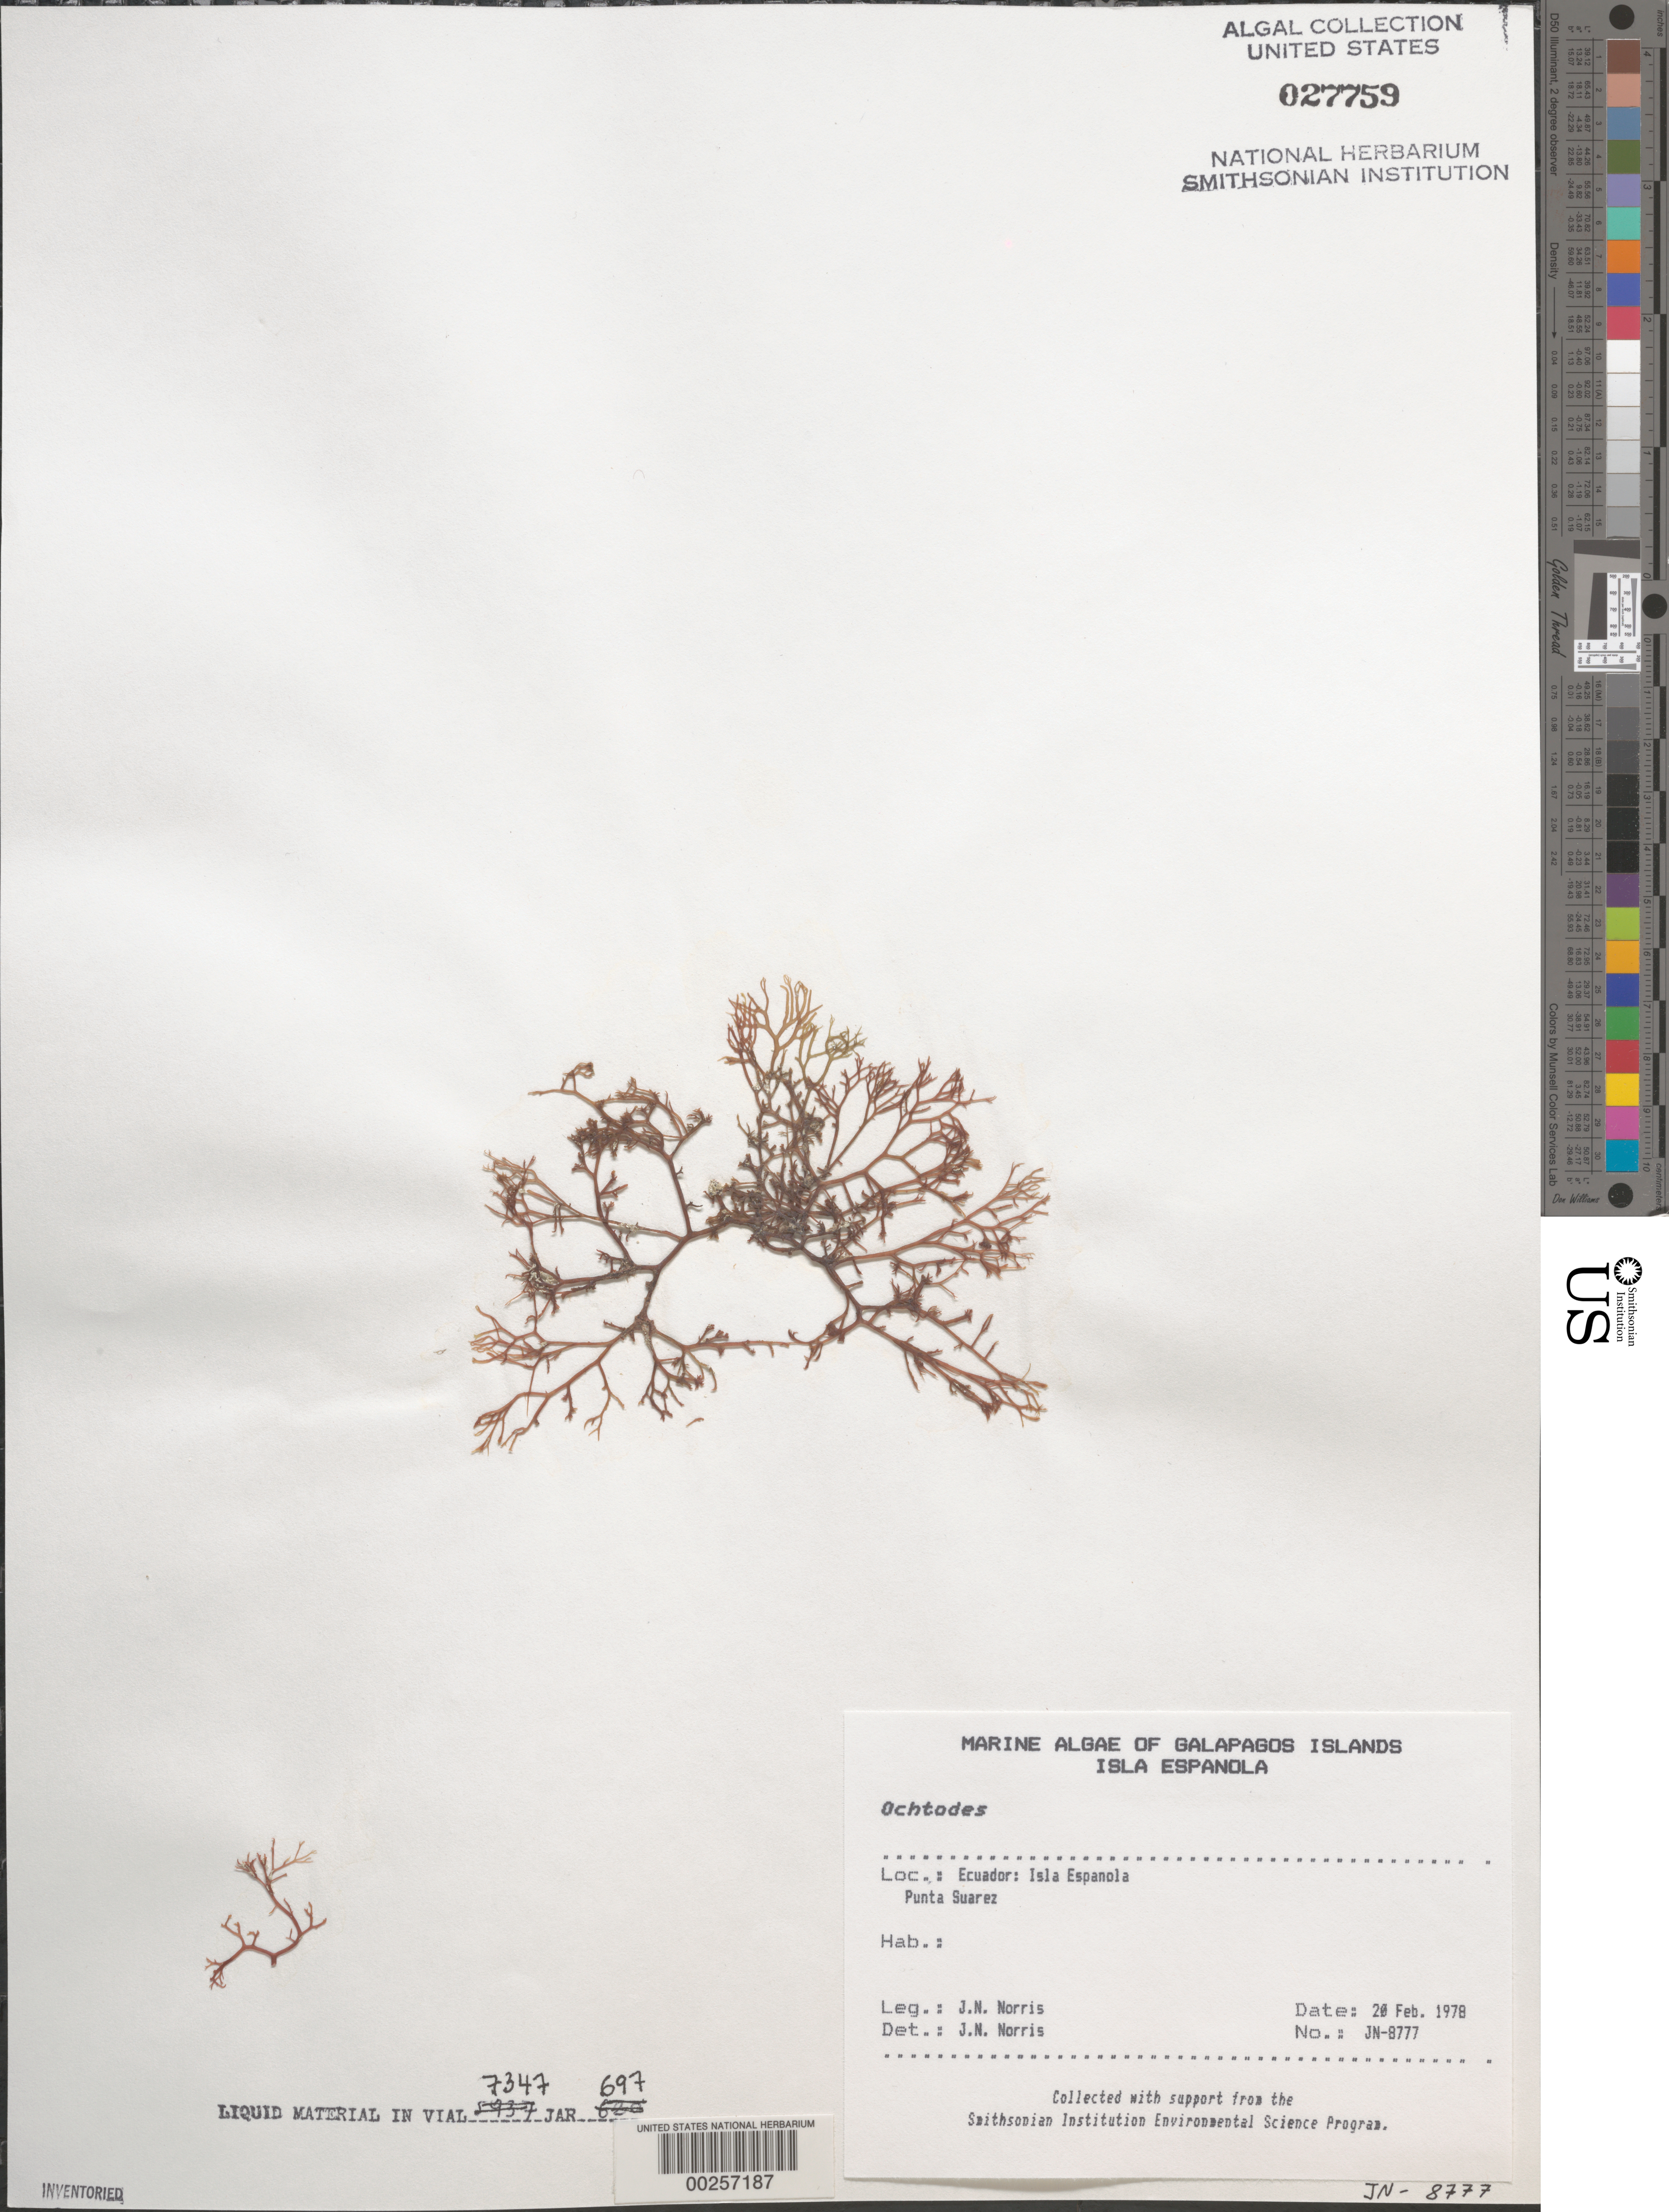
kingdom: Plantae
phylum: Rhodophyta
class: Florideophyceae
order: Gigartinales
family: Rhizophyllidaceae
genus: Ochtodes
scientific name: Ochtodes sp.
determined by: Norris, James N.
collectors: J. N. Norris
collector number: JN-8777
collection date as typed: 20 Feb 1978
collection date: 1978-02-20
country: Ecuador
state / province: Colón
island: Española [Hood]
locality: Punta Suarez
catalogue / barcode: US 27759